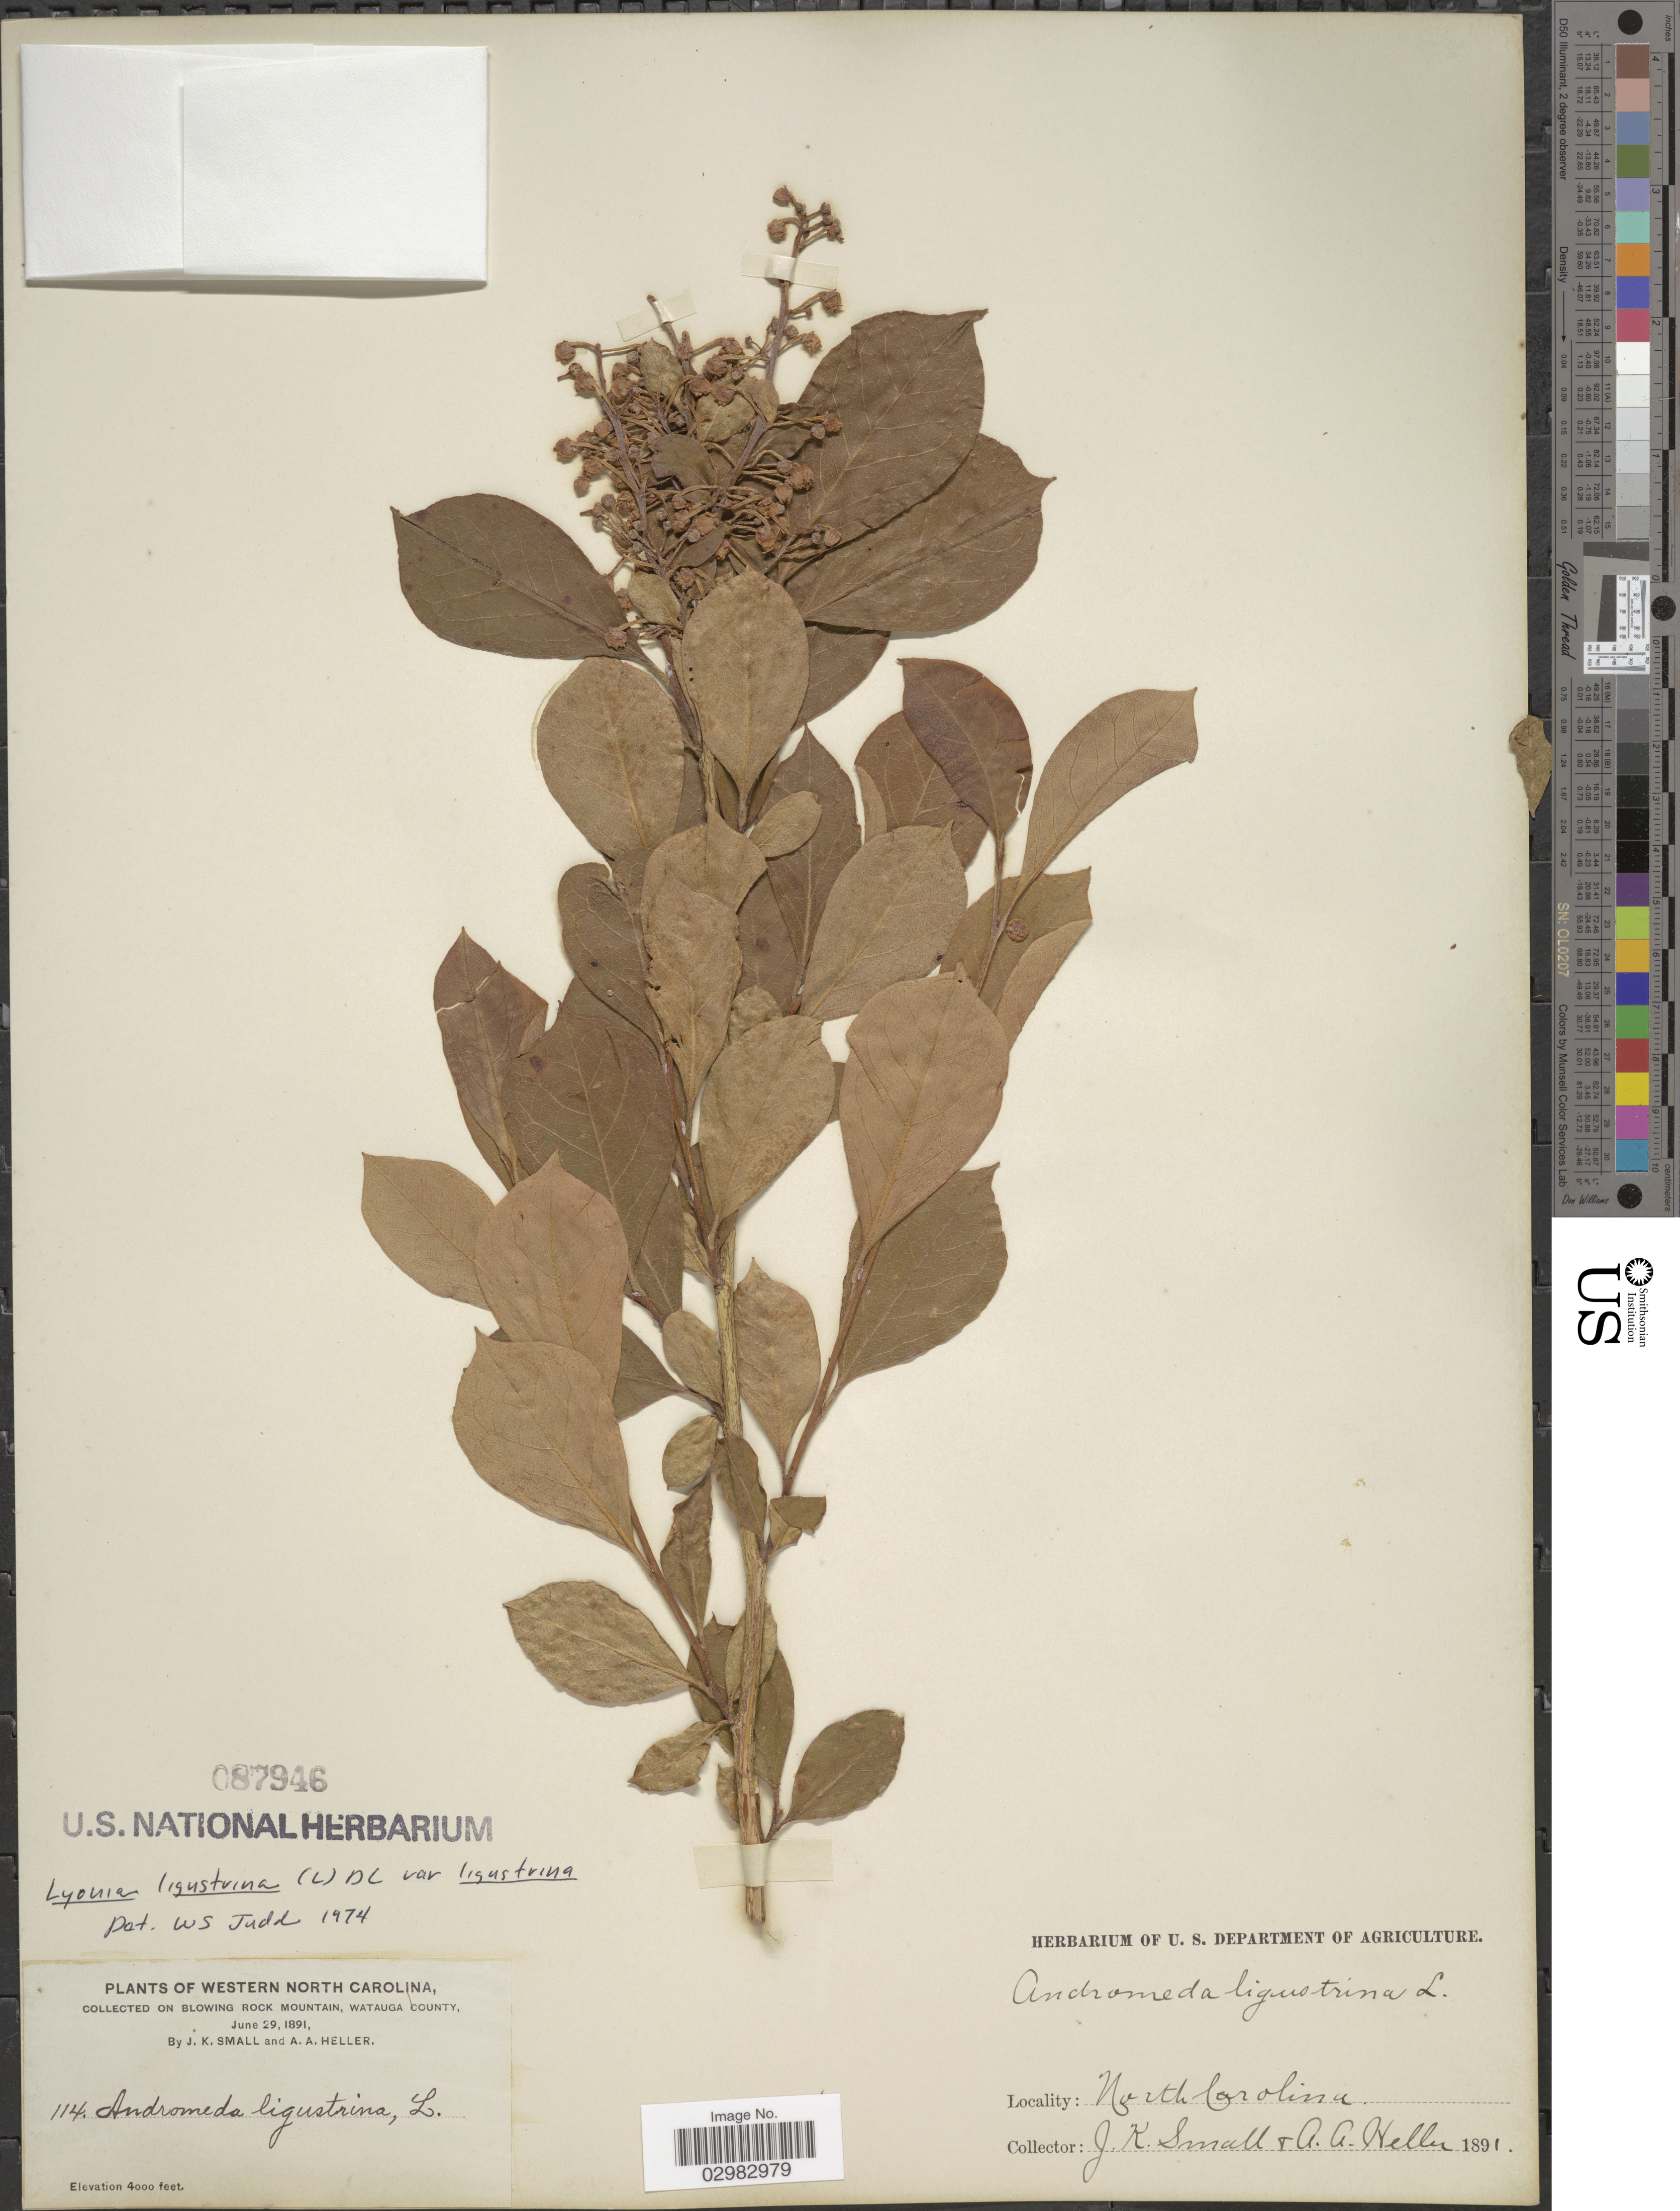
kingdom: Plantae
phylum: Tracheophyta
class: Magnoliopsida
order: Ericales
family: Ericaceae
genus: Lyonia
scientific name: Lyonia ligustrina var. ligustrina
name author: (L.) DC.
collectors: J. K. Small & A. A. Heller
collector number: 114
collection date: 1891-06-29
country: United States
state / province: North Carolina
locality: Western North Carolina, on Blowing Rock Mountain, Watauga County.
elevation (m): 1219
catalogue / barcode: US 87946